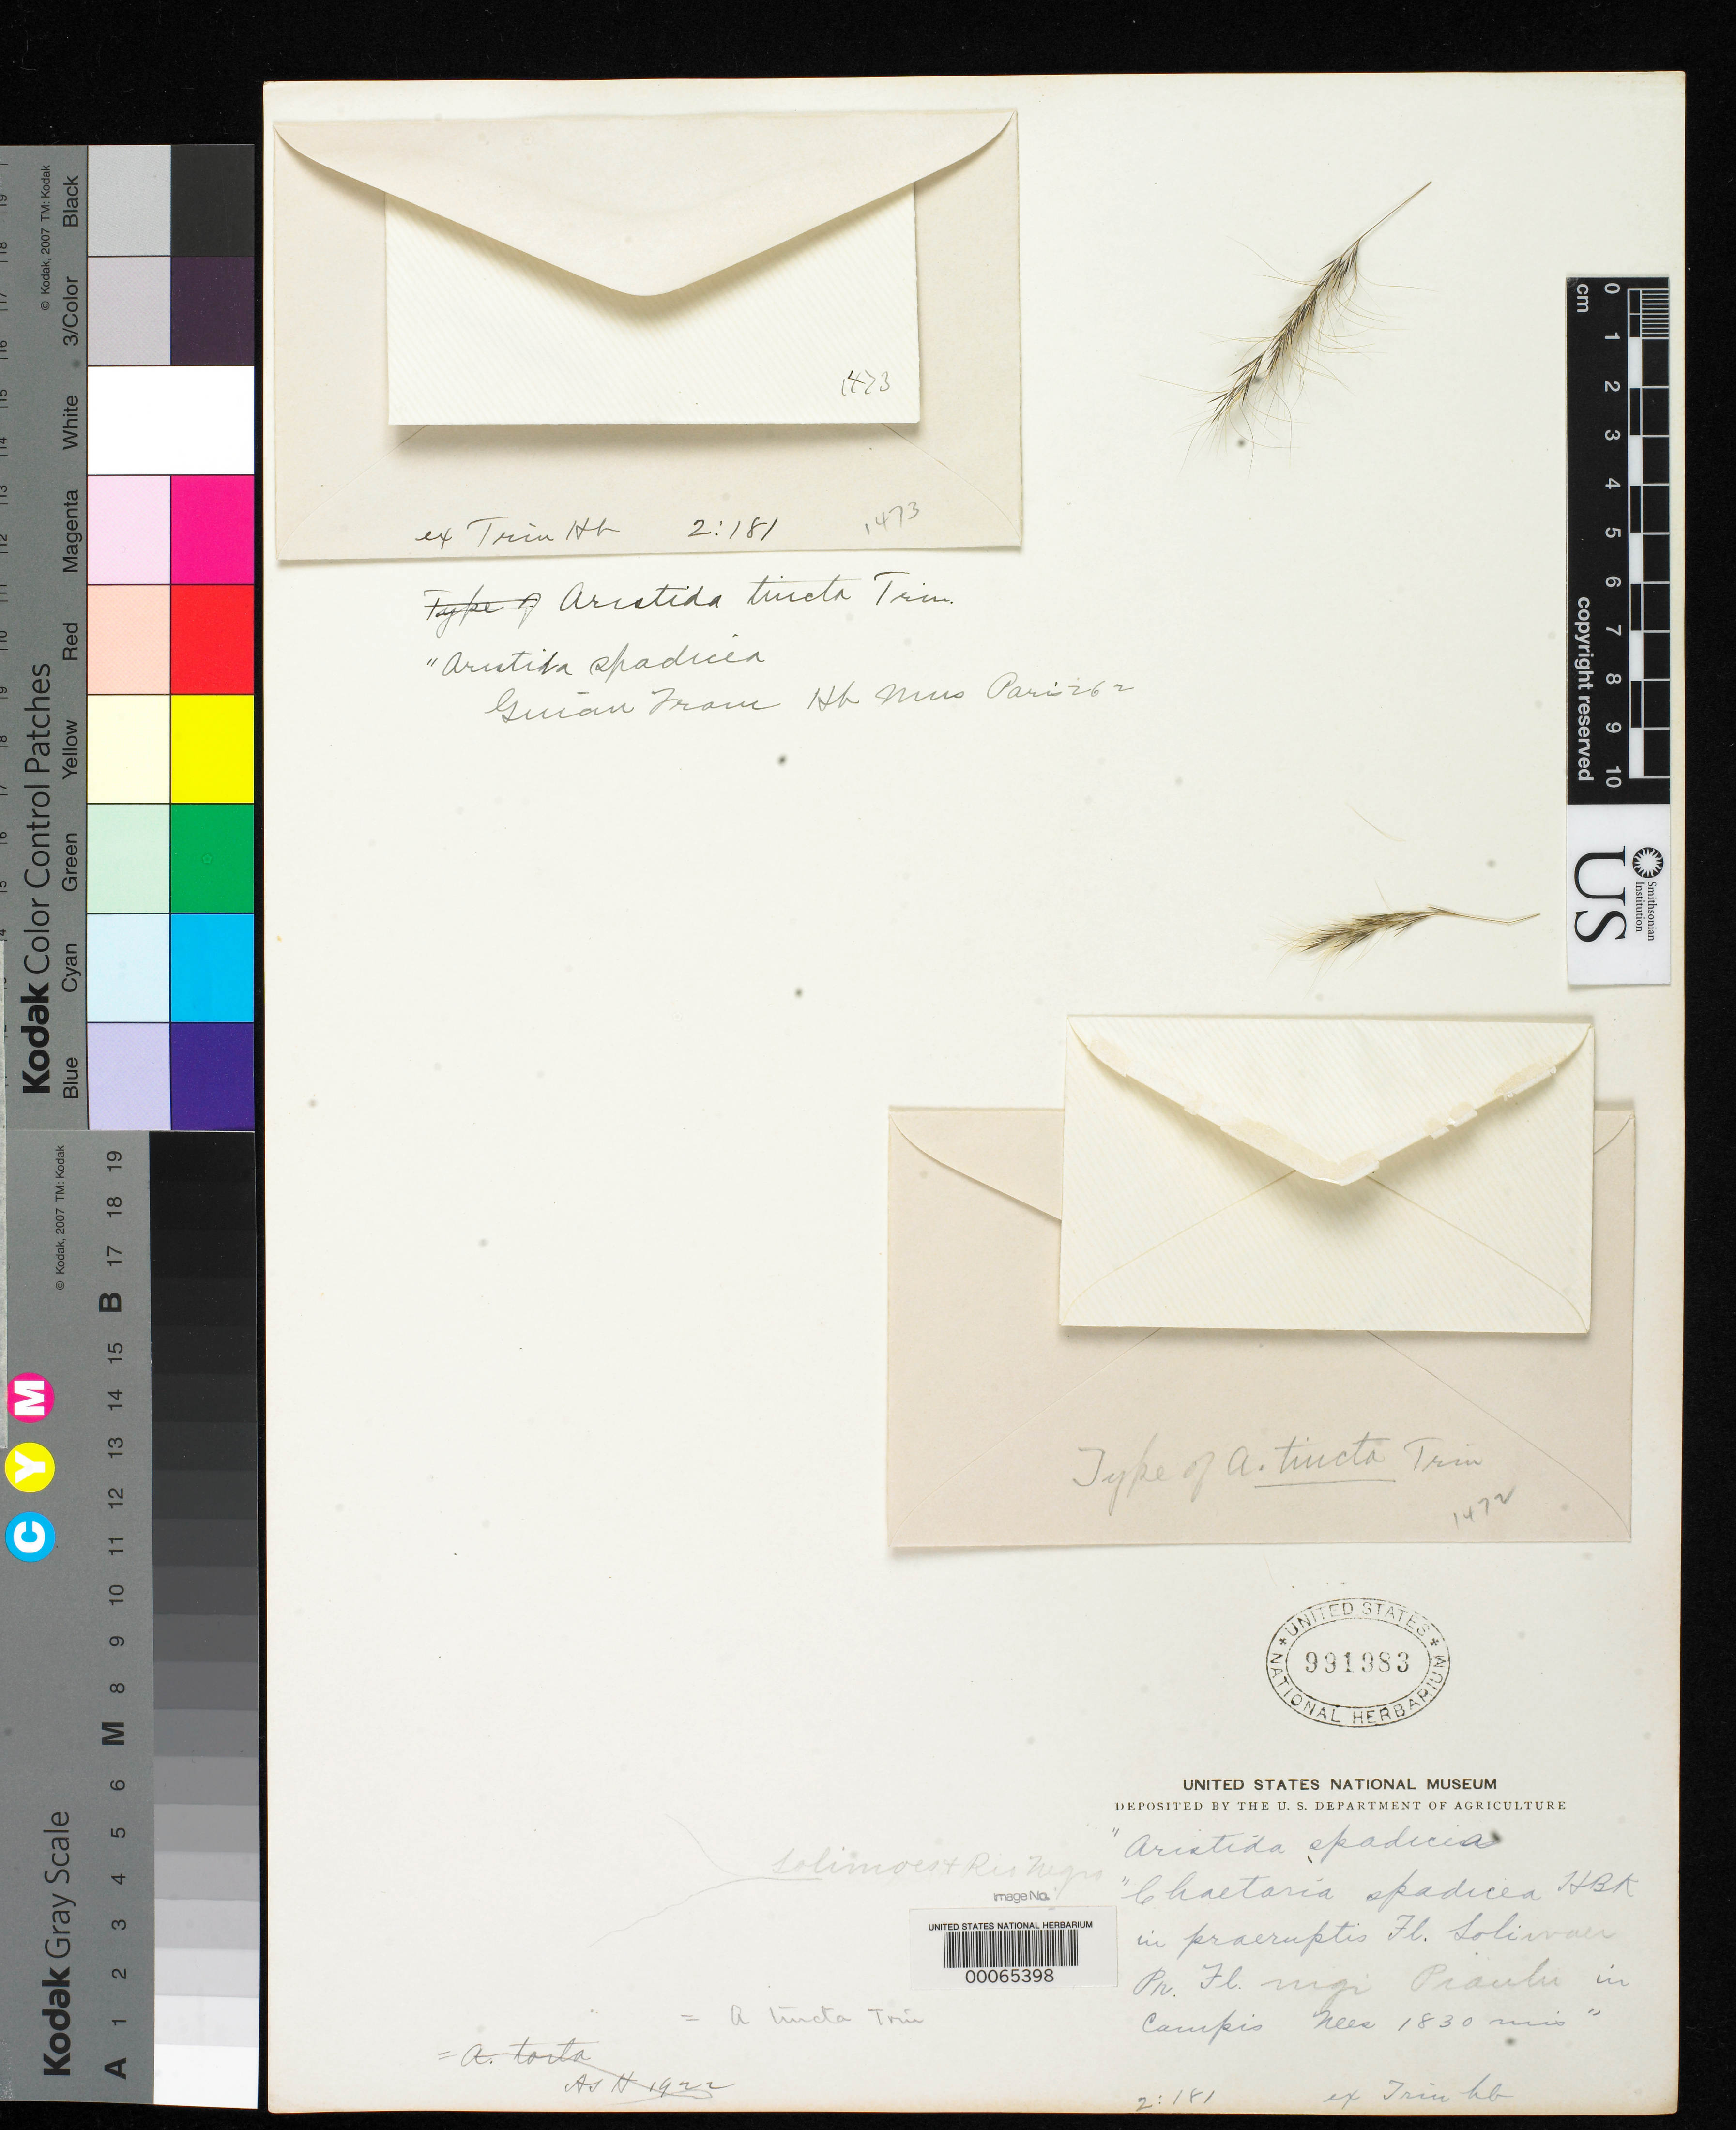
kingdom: Plantae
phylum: Tracheophyta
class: Liliopsida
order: Poales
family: Poaceae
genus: Aristida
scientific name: Aristida tincta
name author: Trin. & Rupr.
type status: Type Fragment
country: Brazil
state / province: Amazonas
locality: Solimoes region near Rio Negro.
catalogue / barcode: US 991983